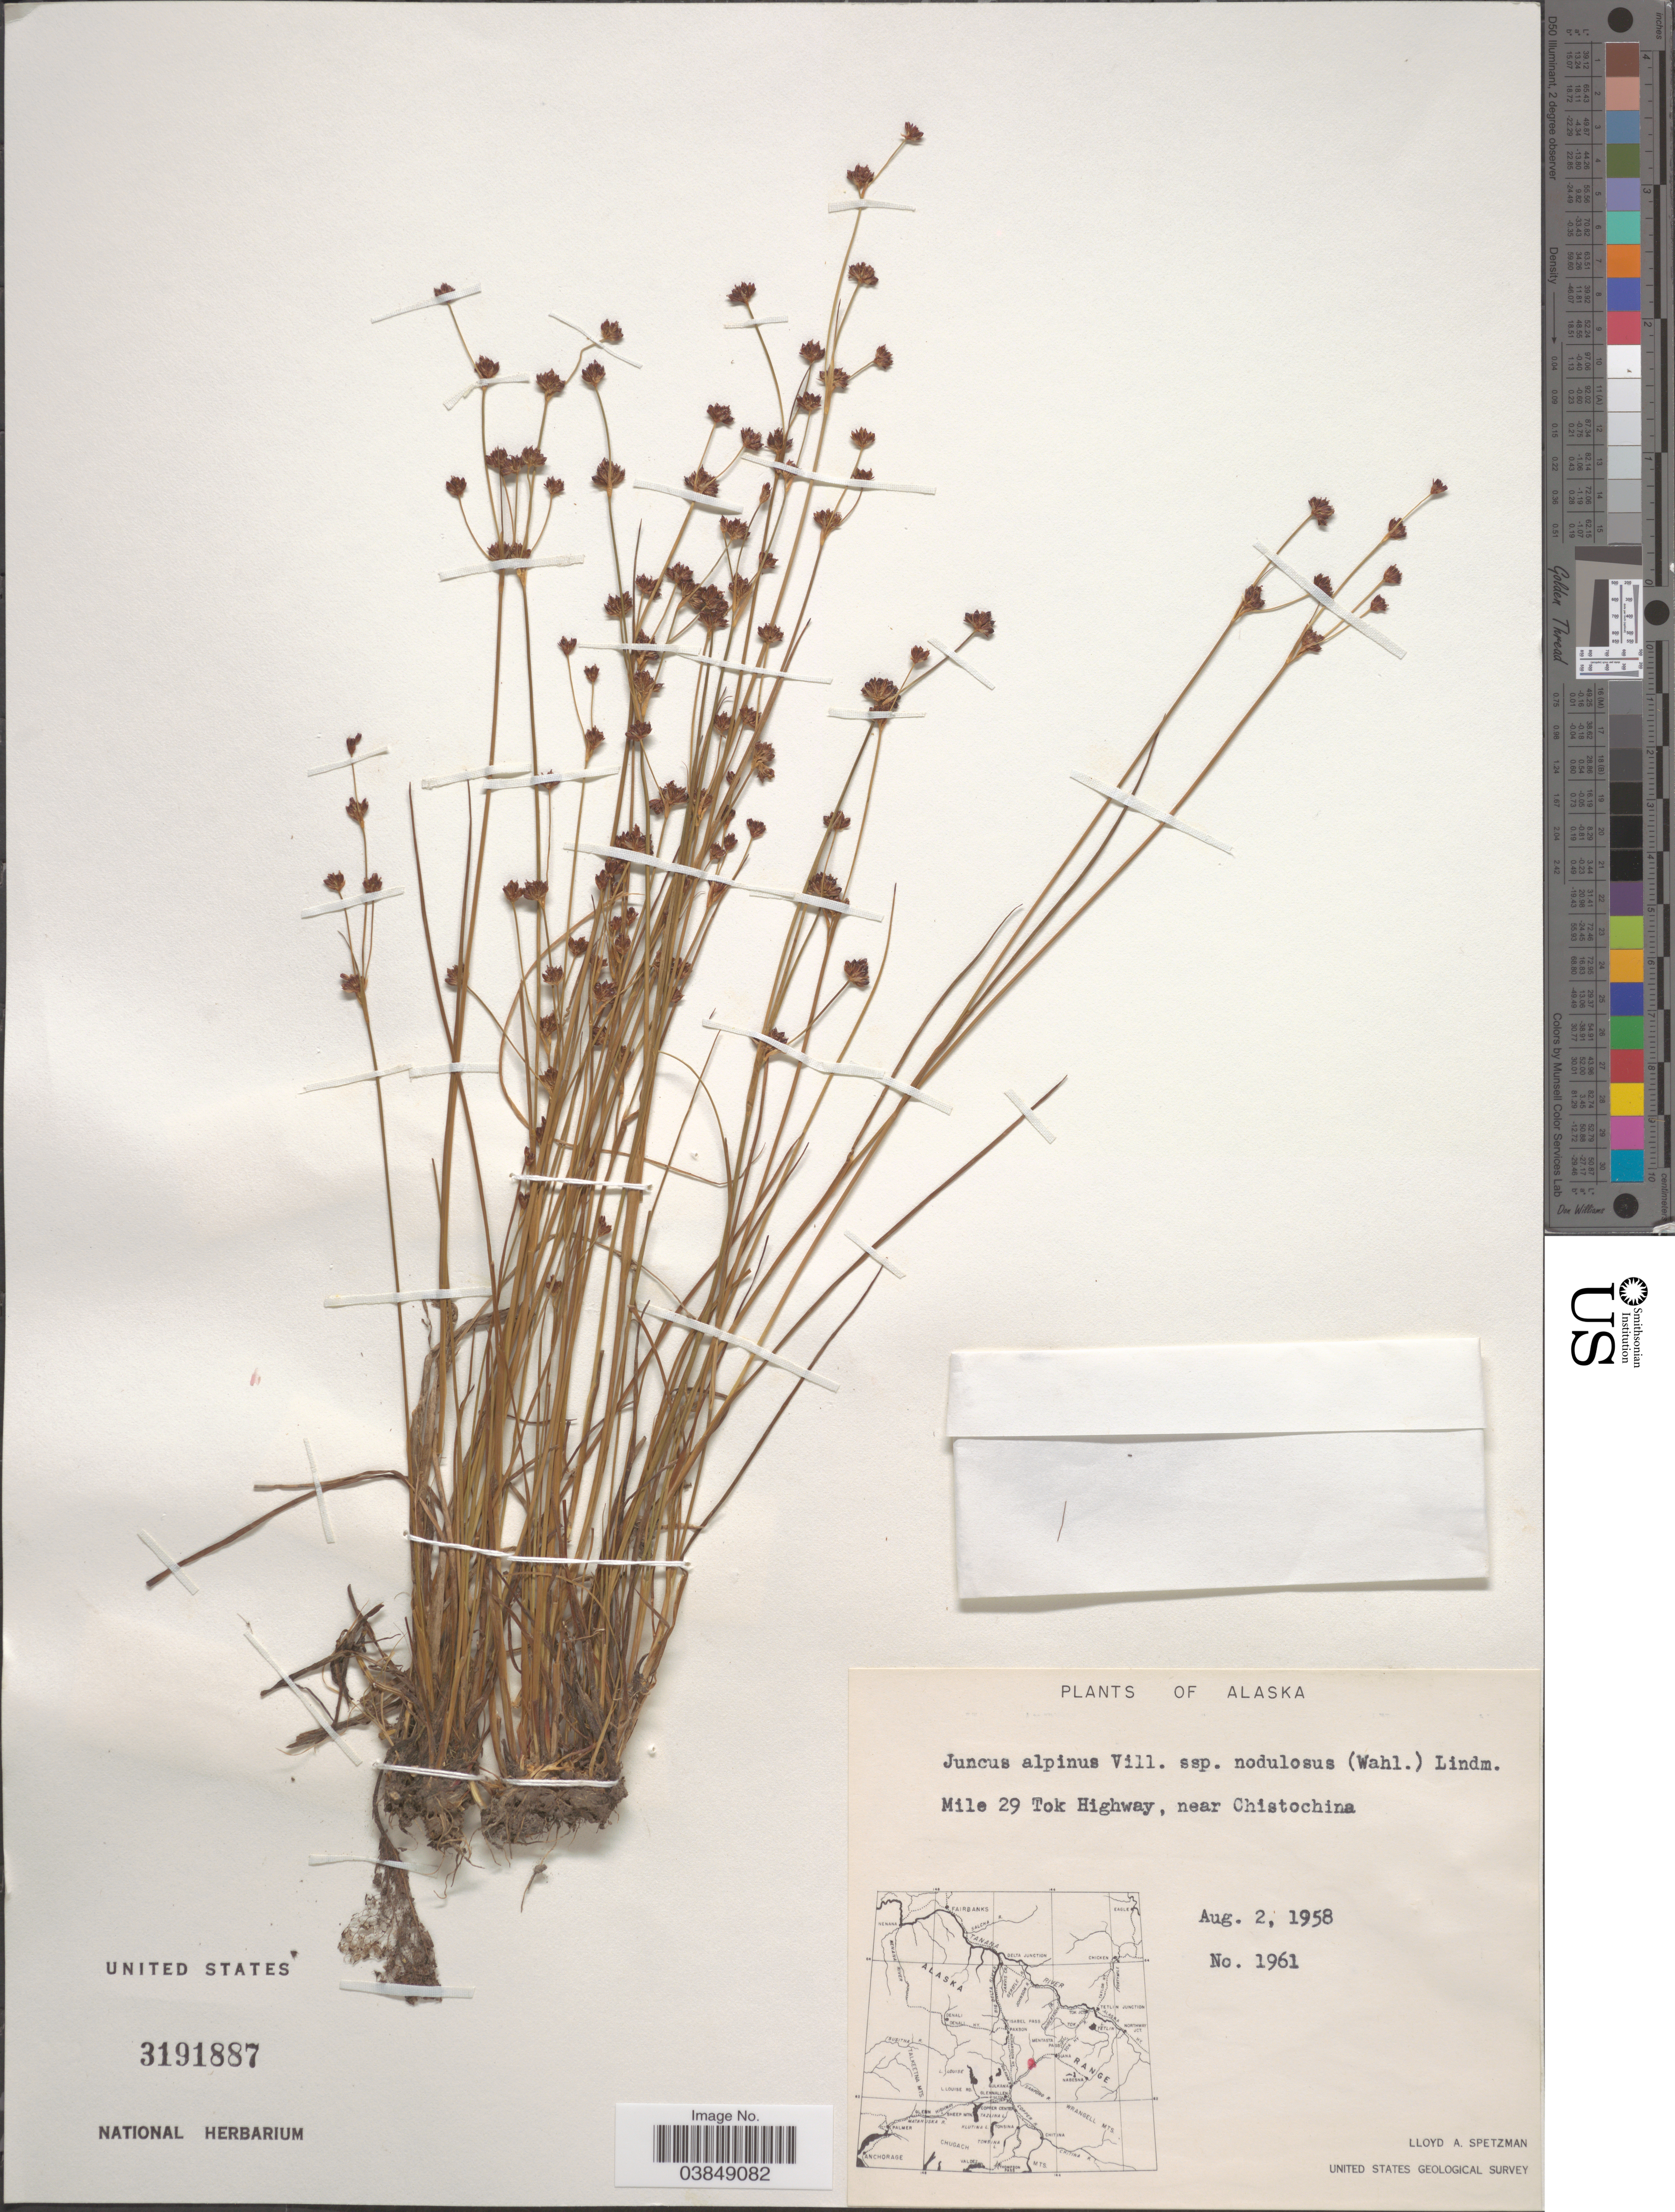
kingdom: Plantae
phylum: Tracheophyta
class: Liliopsida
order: Poales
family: Juncaceae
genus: Juncus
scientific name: Juncus alpinus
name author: Vill.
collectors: L. Spetzman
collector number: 1961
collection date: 1958-08-02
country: United States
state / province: Alaska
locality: Mile 29 Tok Highway, near Chistochina.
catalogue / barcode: US 3191887